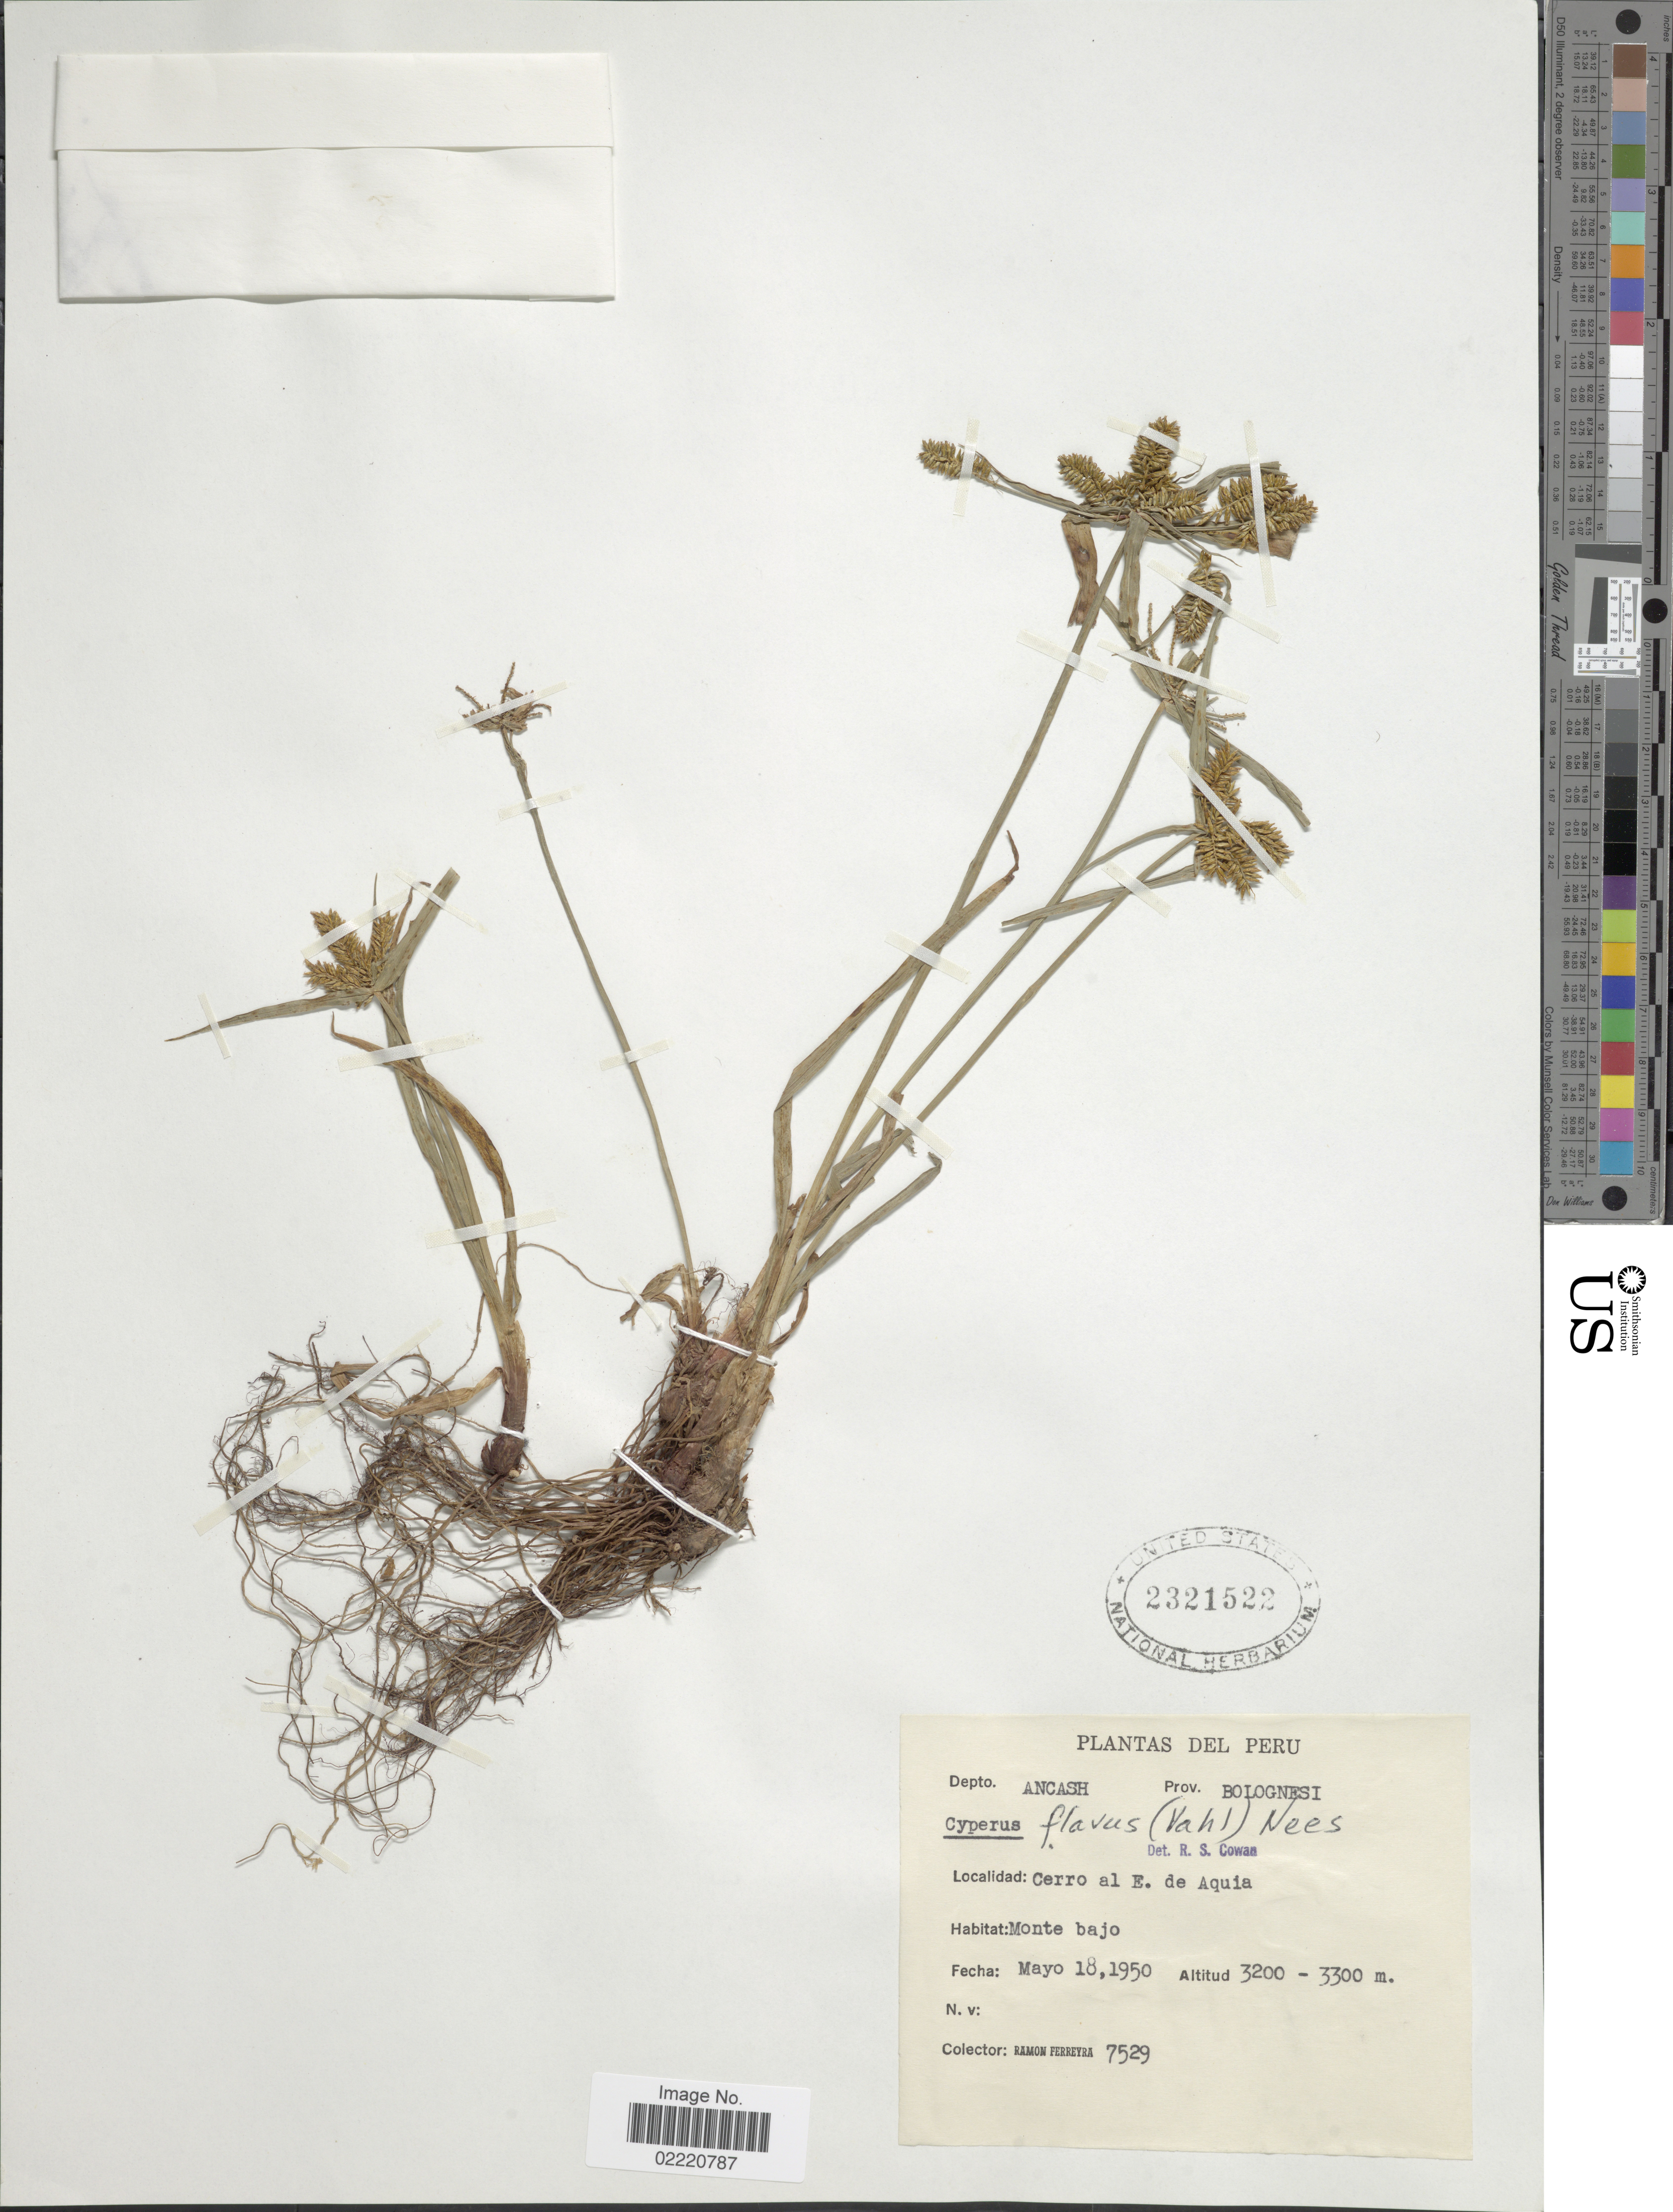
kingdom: Plantae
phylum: Tracheophyta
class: Liliopsida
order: Poales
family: Cyperaceae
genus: Cyperus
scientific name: Cyperus aggregatus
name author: (Willd.) Endl.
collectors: R. A. Ferreyra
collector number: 7529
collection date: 1950-05-18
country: Peru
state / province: Ancash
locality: Depto. Ancash, Prov. Bolognesi, Cerro al E. de Aquia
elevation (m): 3200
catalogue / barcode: US 2321522